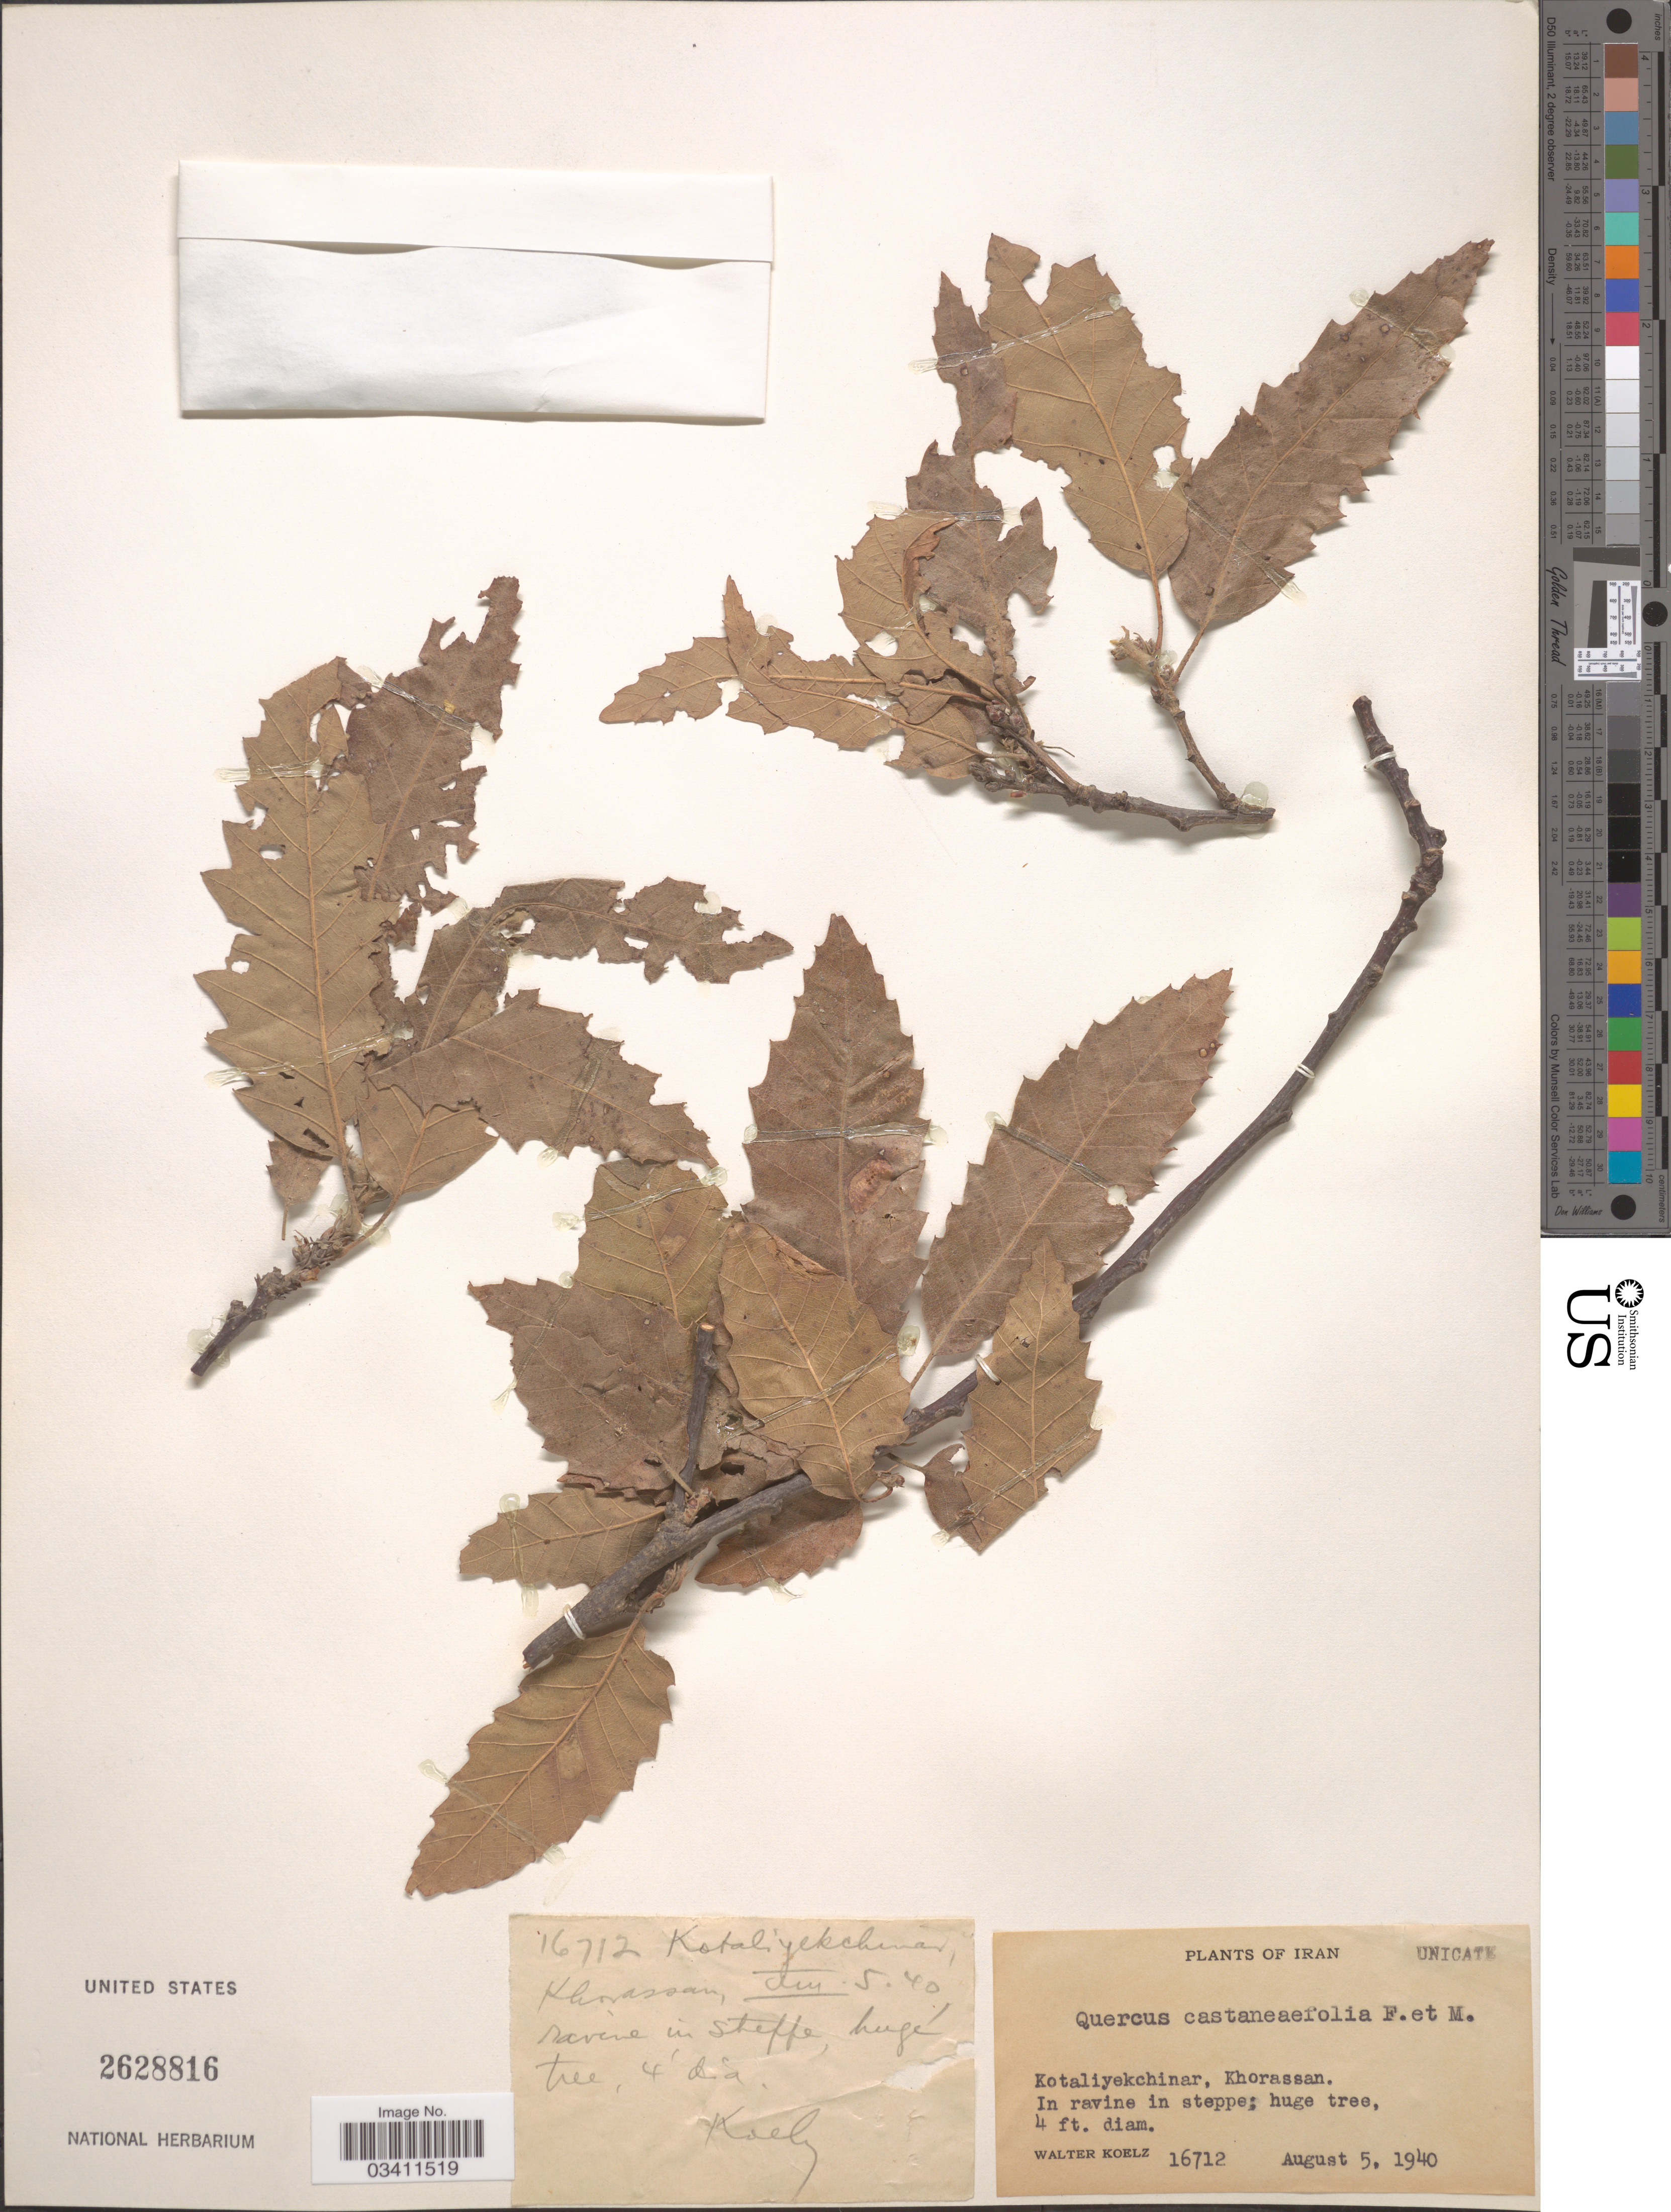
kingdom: Plantae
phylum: Tracheophyta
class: Magnoliopsida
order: Fagales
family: Fagaceae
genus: Quercus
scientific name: Quercus castaneifolia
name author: C.A. Mey.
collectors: W. N. Koelz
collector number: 16712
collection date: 1940-08-05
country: Iran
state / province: Khorasan [obsolete]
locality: Kotaliyekchinar, Khorassan.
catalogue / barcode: US 2628816